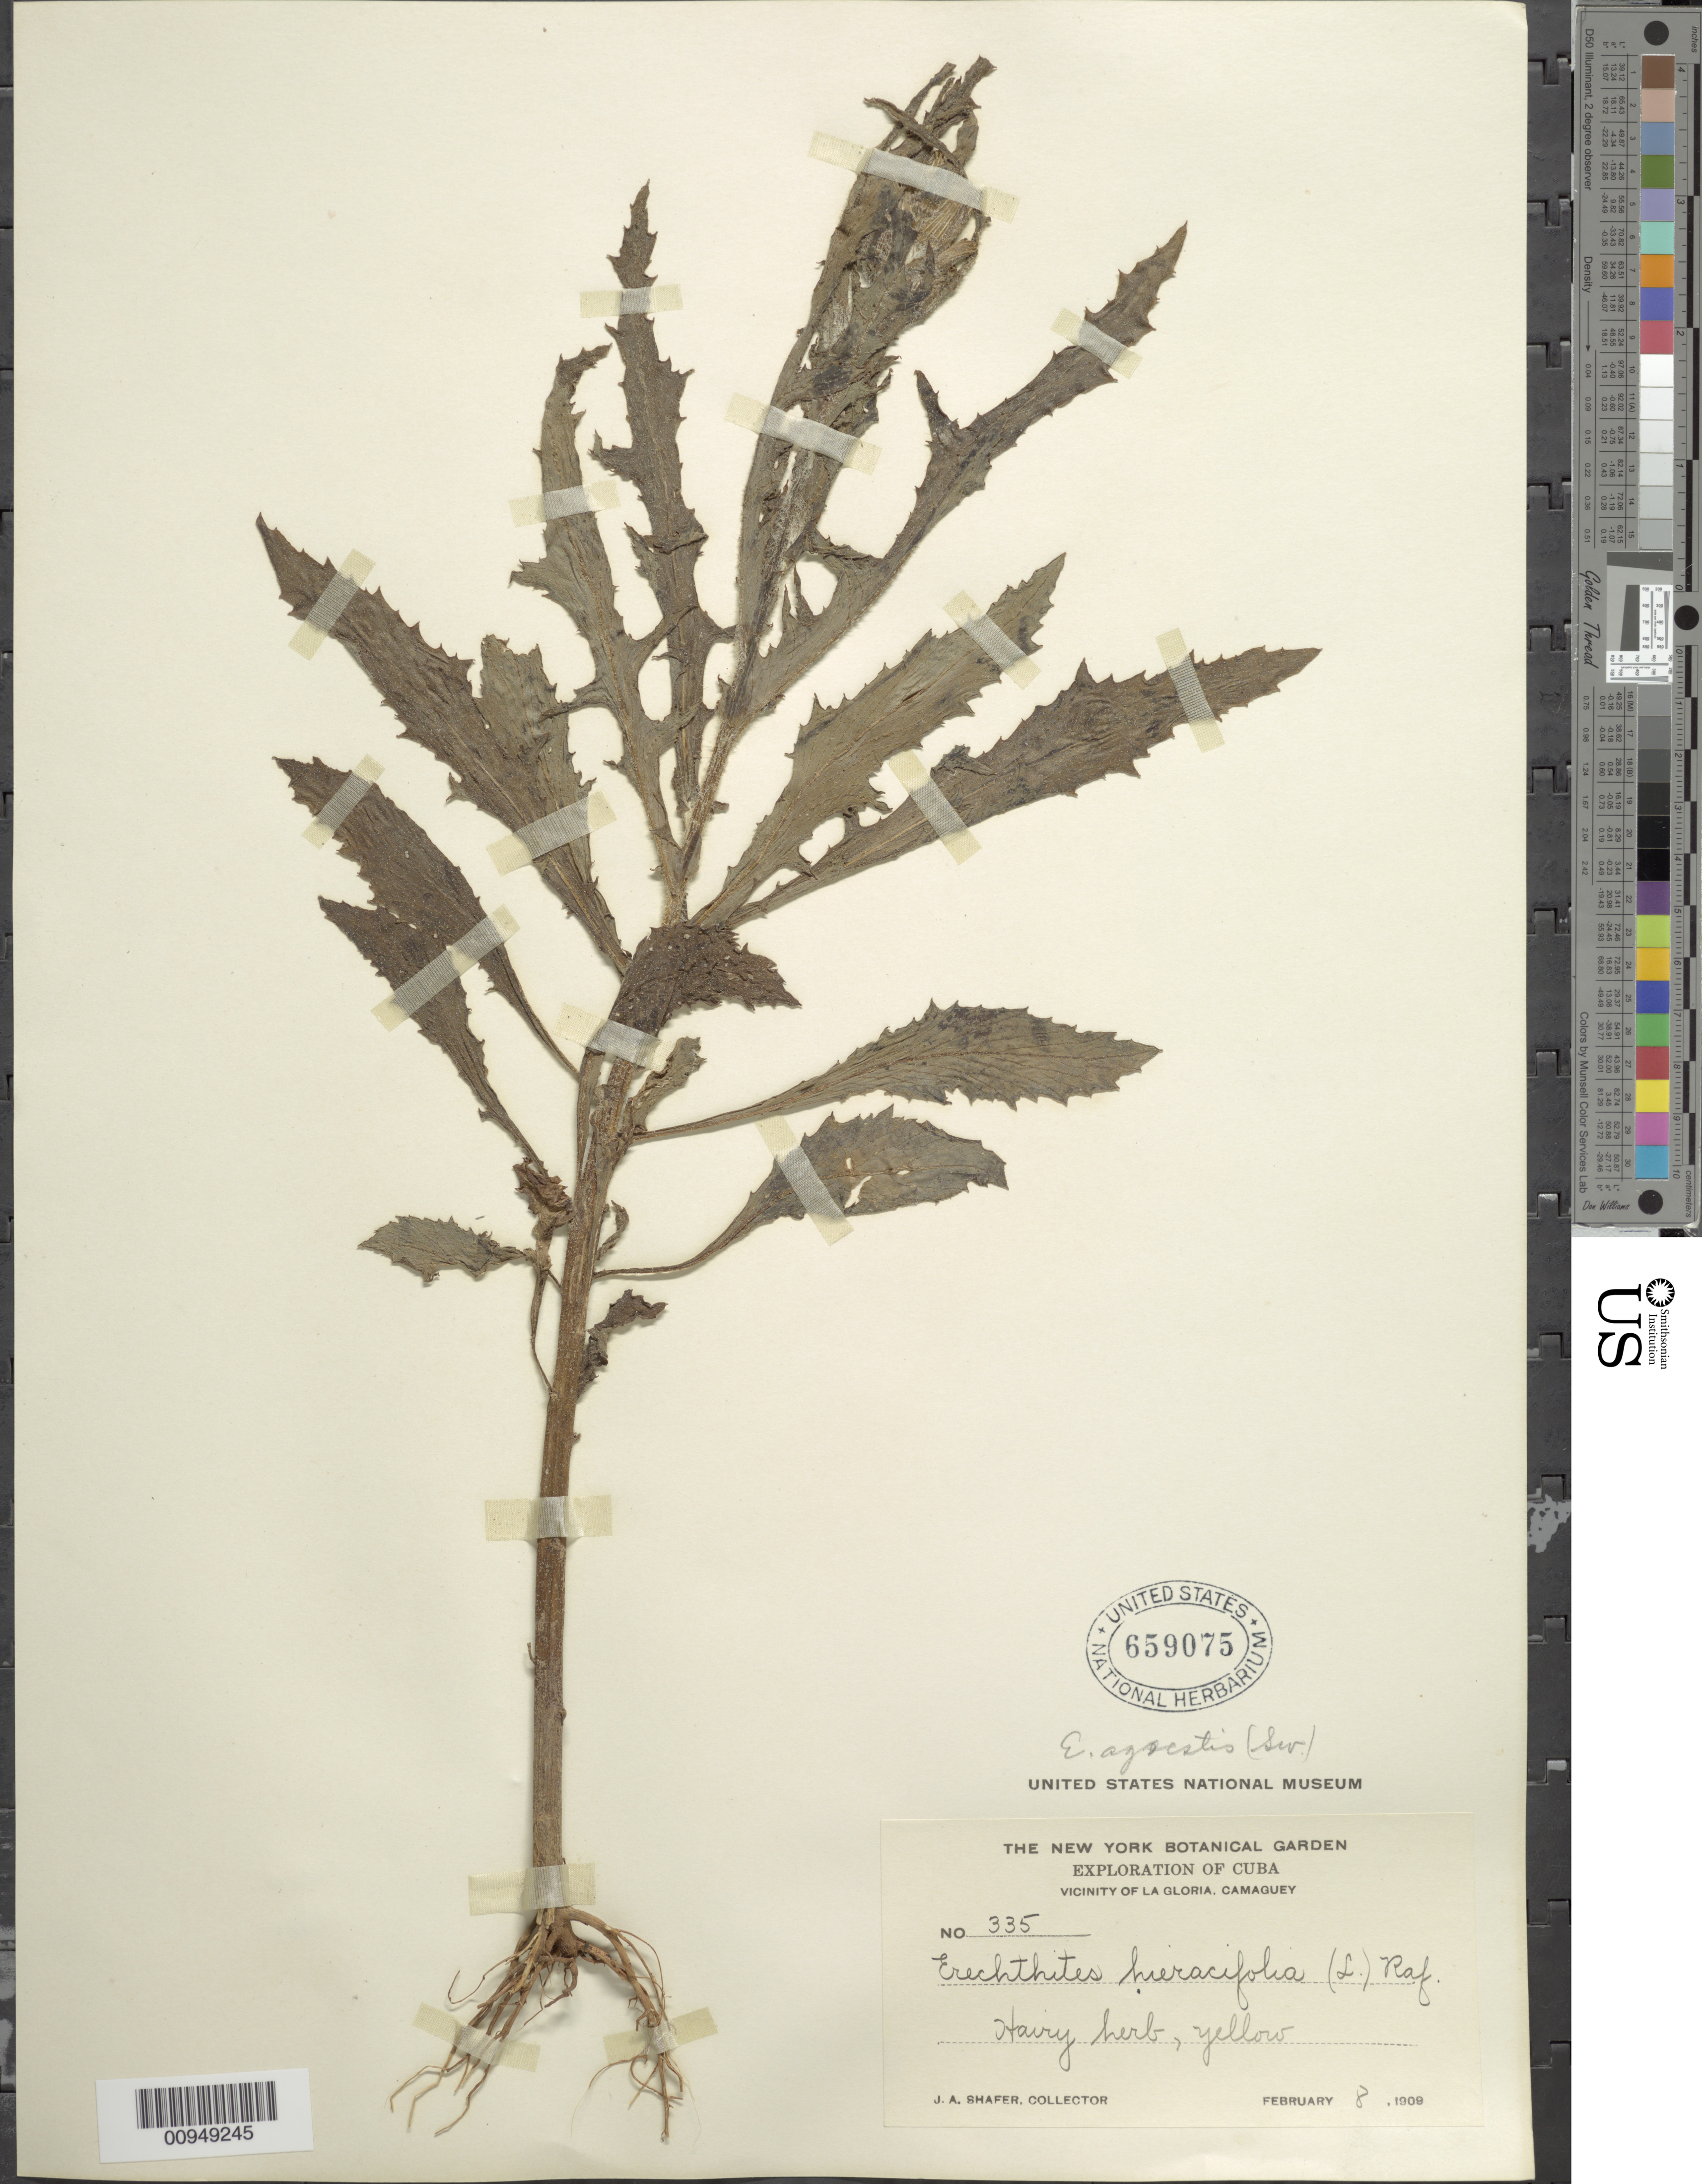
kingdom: Plantae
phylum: Tracheophyta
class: Magnoliopsida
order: Asterales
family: Asteraceae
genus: Erechtites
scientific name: Erechtites hieraciifolius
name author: (L.) Raf. ex DC.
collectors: J. A. Shafer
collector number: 335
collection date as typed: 08 Feb 1909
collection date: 1909-02-08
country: Cuba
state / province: Camagüey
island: Cuba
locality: Vicinity of La Gloria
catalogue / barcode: US 659075